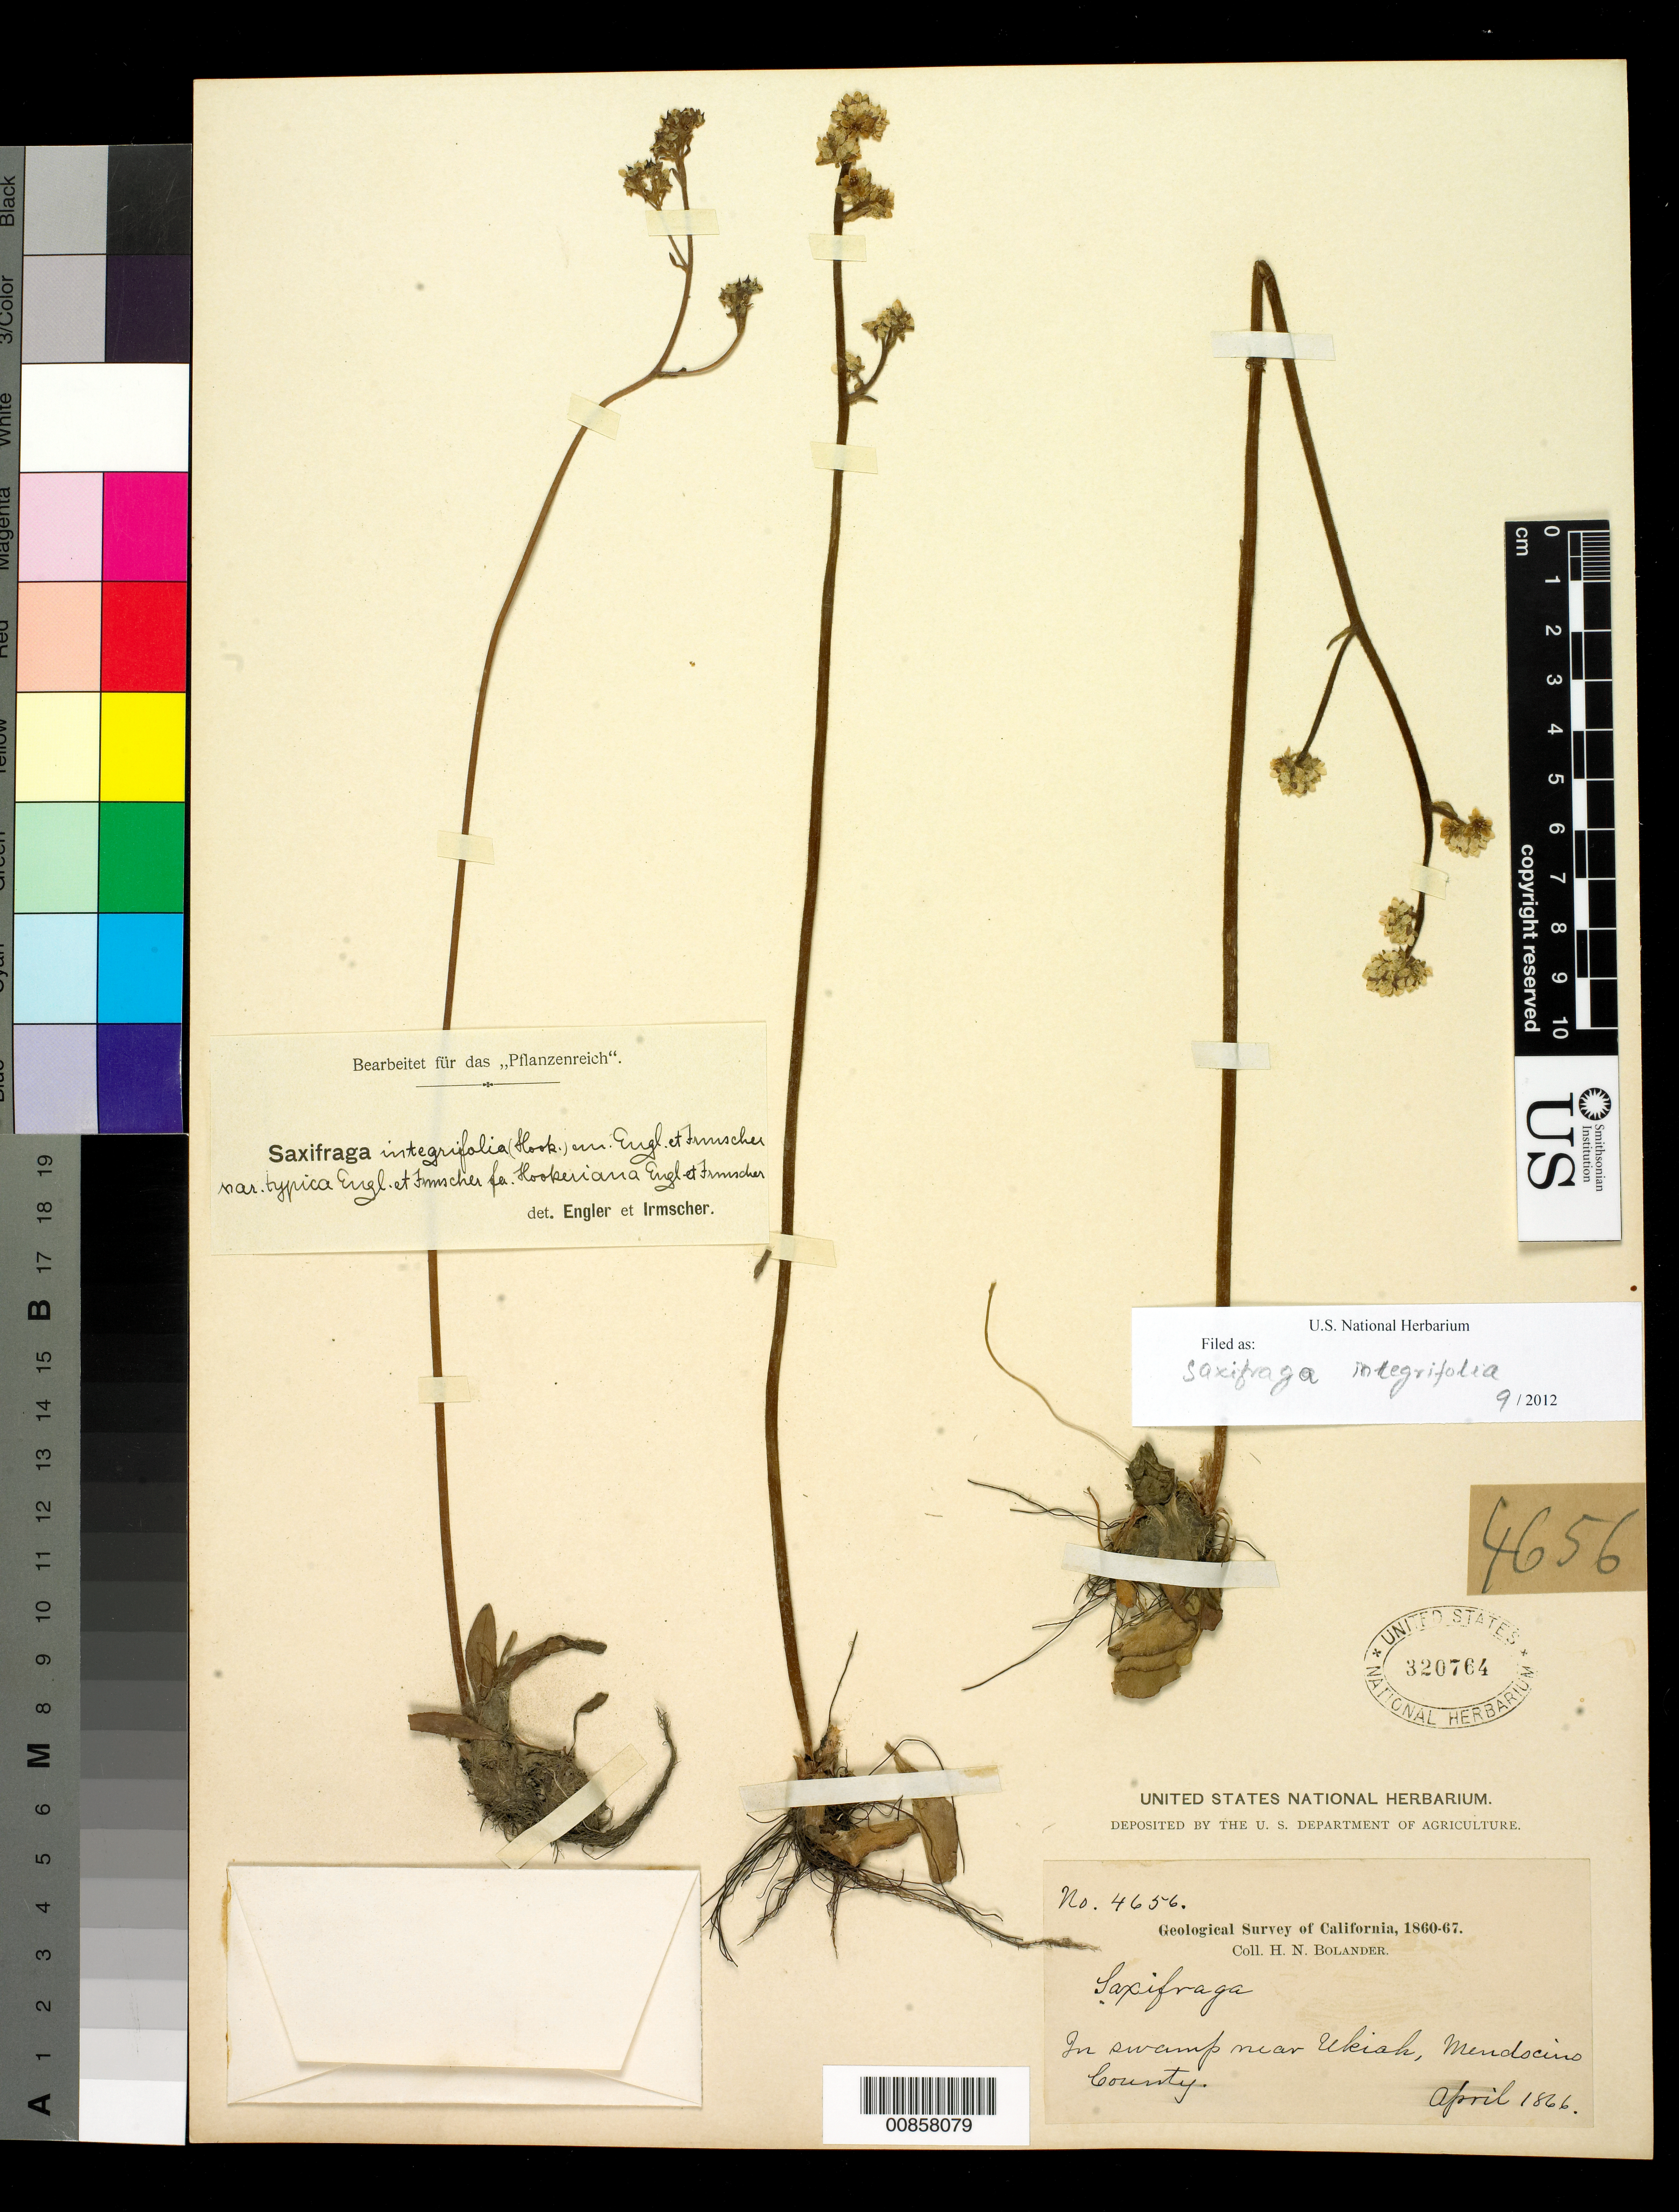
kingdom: Plantae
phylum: Tracheophyta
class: Magnoliopsida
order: Saxifragales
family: Saxifragaceae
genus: Micranthes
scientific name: Micranthes integrifolia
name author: (Hook.) Small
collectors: H. Bolander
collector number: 4656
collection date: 1866-04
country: United States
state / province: California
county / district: Mendocino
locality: In swamp near Ukiah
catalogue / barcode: US 320764